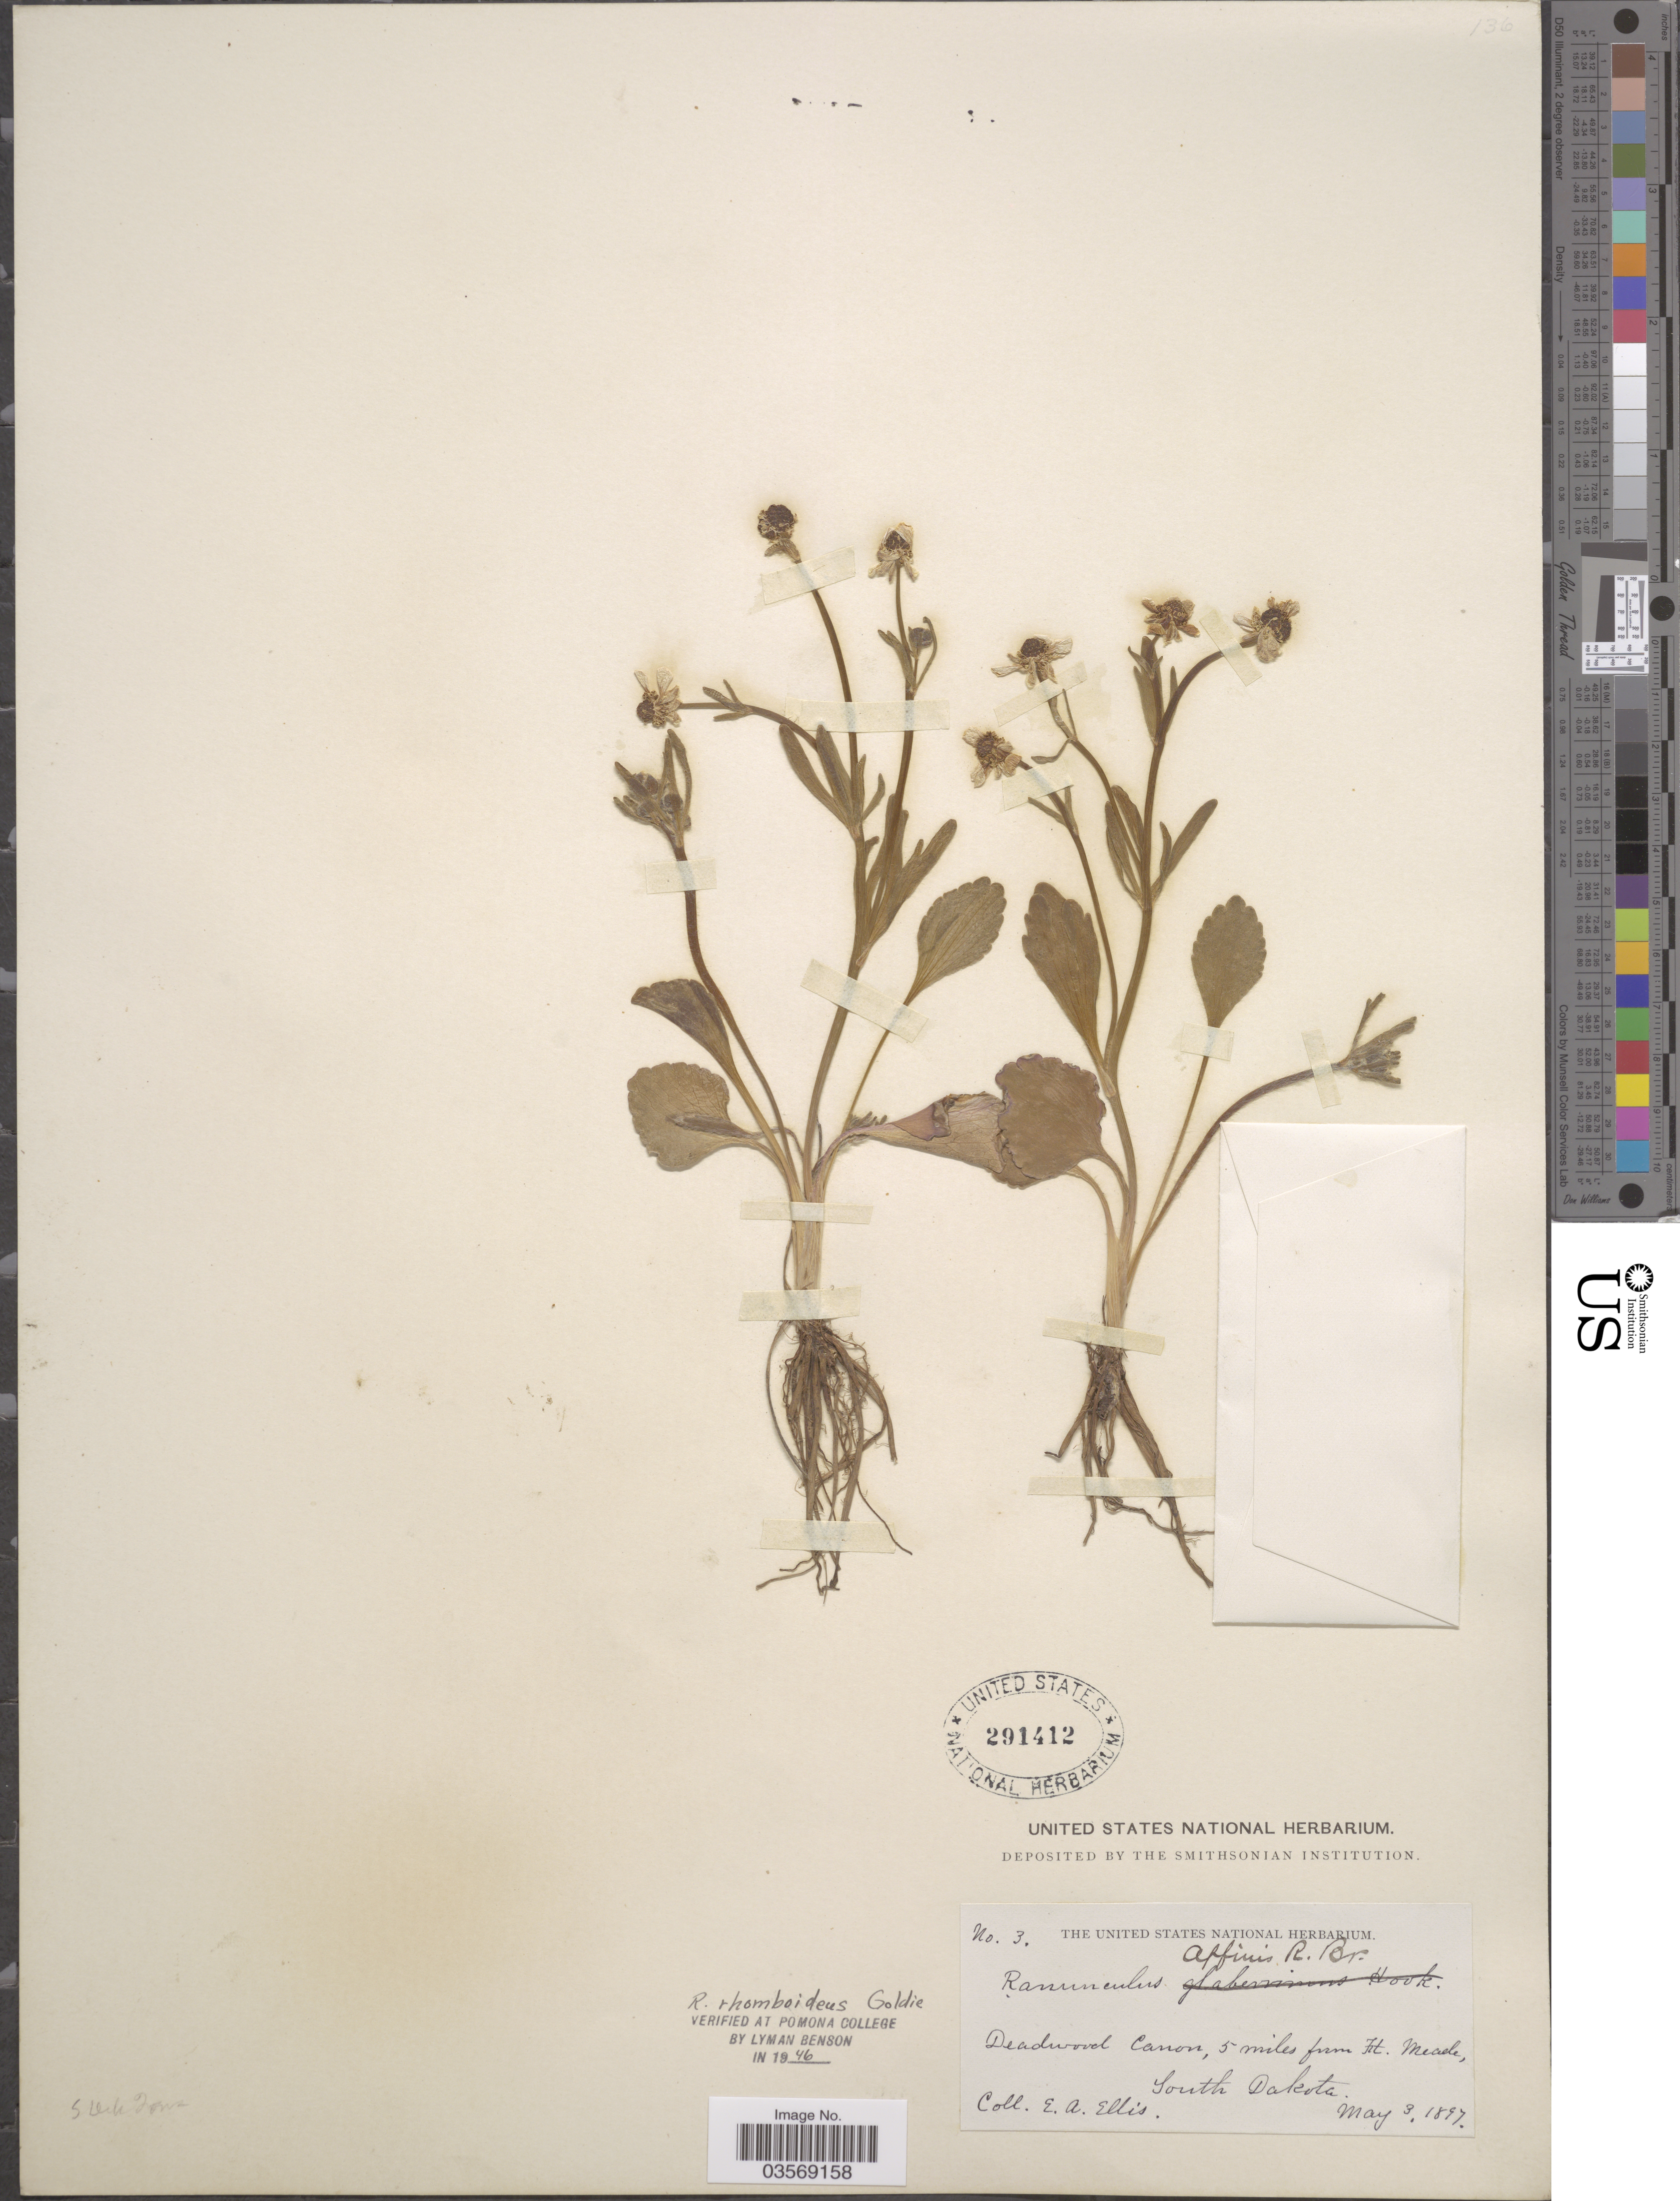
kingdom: Plantae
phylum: Tracheophyta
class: Magnoliopsida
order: Ranunculales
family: Ranunculaceae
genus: Ranunculus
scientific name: Ranunculus rhomboideus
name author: Goldie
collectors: E. Ellis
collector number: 3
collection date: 1897-05-03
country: United States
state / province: South Dakota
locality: Deadwood Canon, 5 miles from Ft. Meade.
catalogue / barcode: US 291412